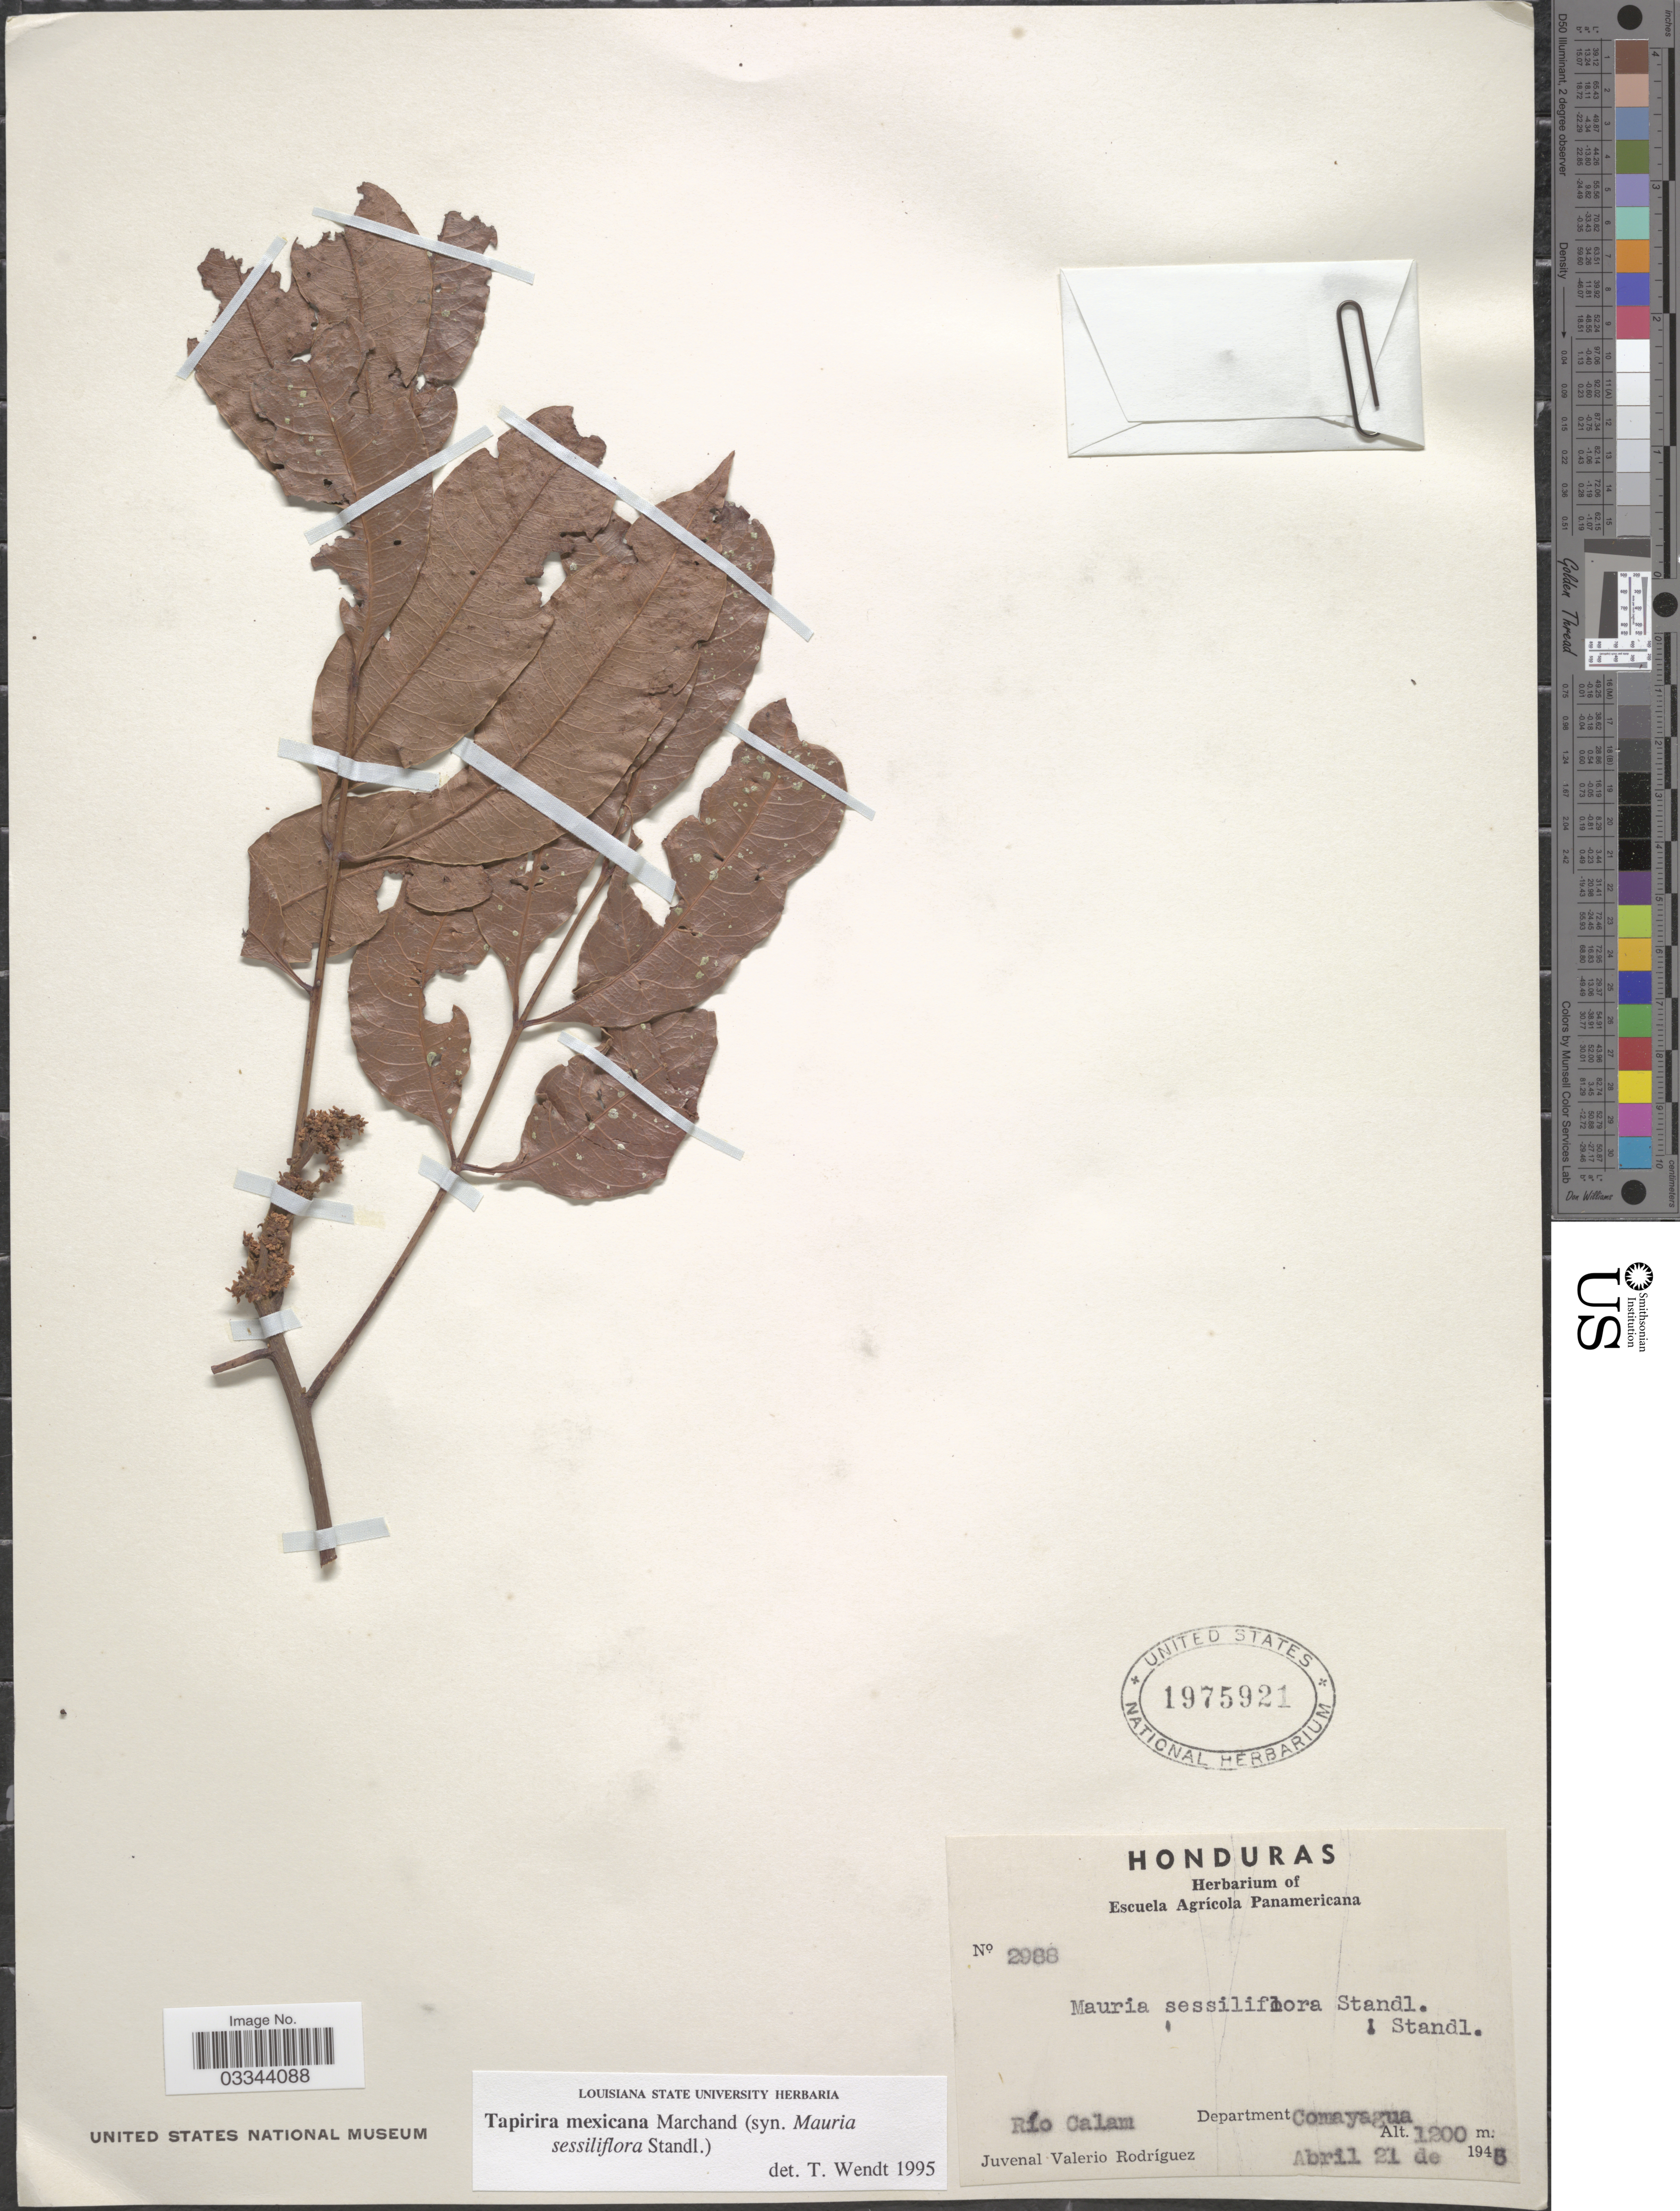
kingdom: Plantae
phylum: Tracheophyta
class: Magnoliopsida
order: Sapindales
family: Anacardiaceae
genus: Tapirira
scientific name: Tapirira mexicana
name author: Marchand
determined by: Mitchell, John D.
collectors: J. Valerio R.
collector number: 2988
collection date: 1946-04-21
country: Honduras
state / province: Comayagua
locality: Río Calam, Department Comayagua.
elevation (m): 1200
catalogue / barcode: US 1975921